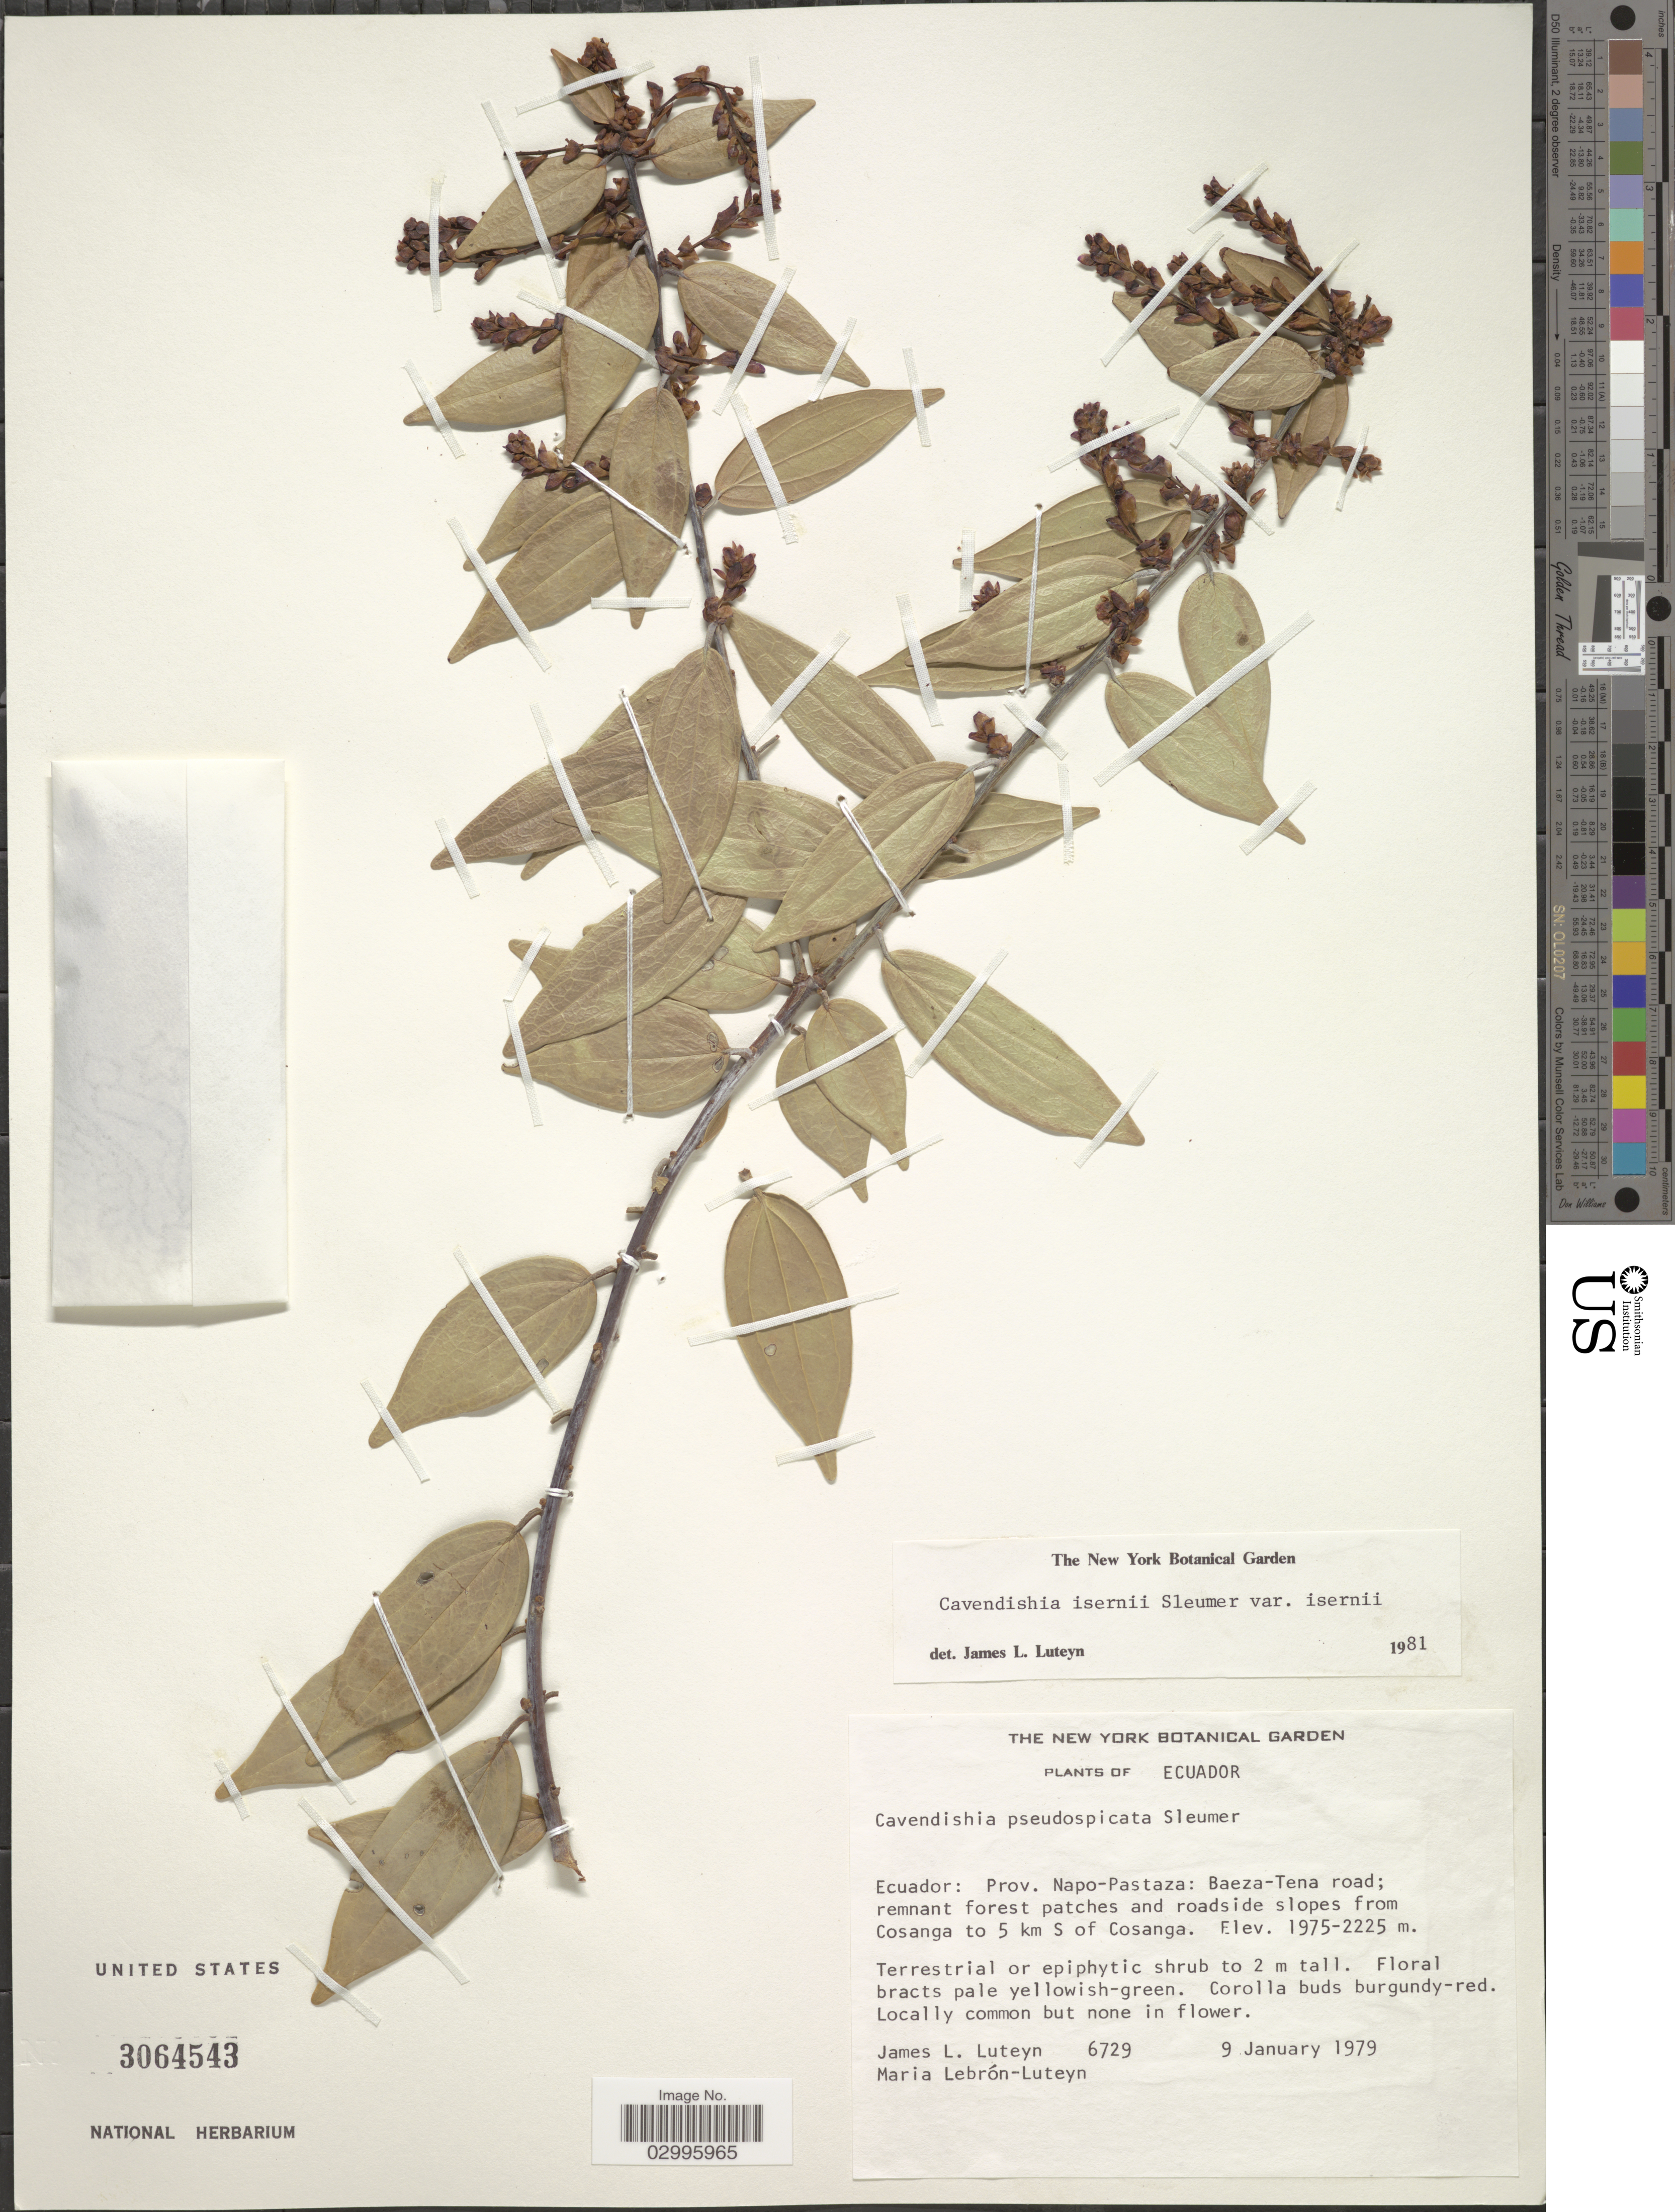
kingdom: Plantae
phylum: Tracheophyta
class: Magnoliopsida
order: Ericales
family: Ericaceae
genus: Cavendishia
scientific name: Cavendishia isernii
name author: Sleumer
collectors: J. Luteyn & M. L. Lebrón-Luteyn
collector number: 6729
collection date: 1979-01-09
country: Ecuador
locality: Prov. Napo-Pastaza: Baeza-Tena road; remnant forest patches and roadside slopes from Cosanga to 5 km S of Cosanga.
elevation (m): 1975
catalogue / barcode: US 3064543